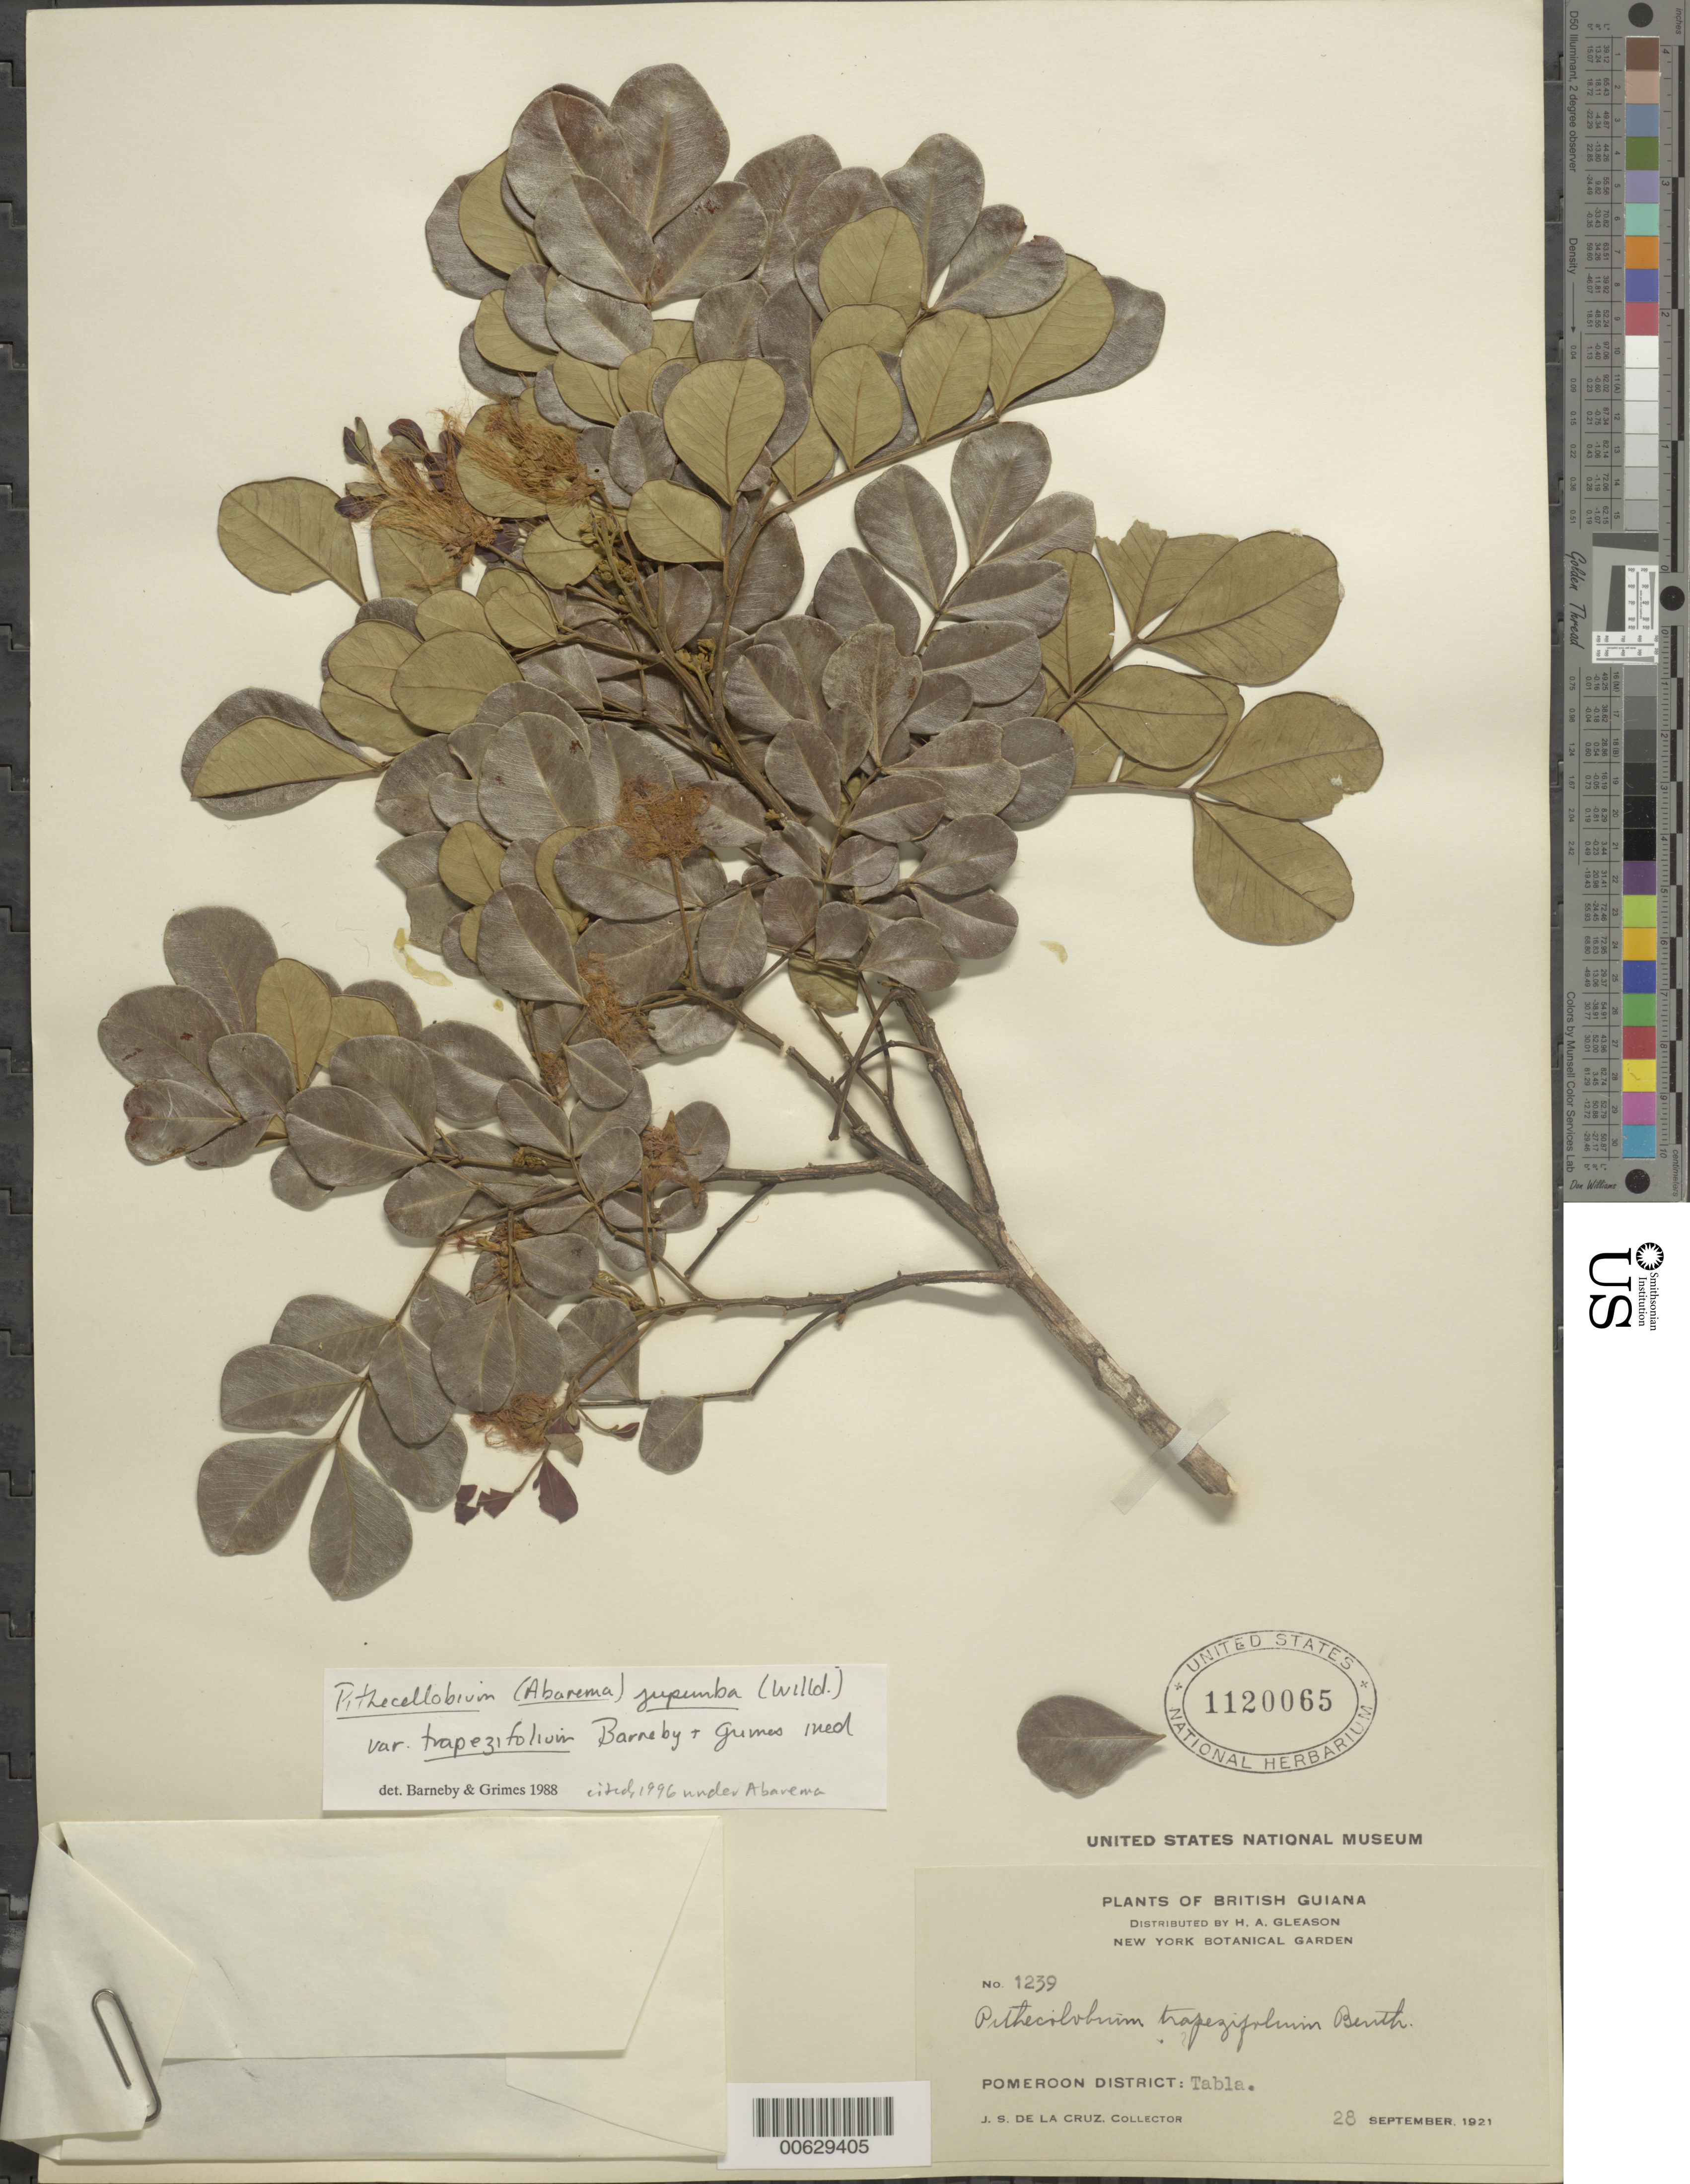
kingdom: Plantae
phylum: Tracheophyta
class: Magnoliopsida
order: Fabales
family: Fabaceae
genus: Jupunba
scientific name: Jupunba trapezifolia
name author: (Vahl) Moldenke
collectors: J. S. de la Cruz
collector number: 1239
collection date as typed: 28-Sep-21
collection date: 1921-09-28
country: Guyana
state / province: Barima-Waini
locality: Tabla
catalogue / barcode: US 1120065